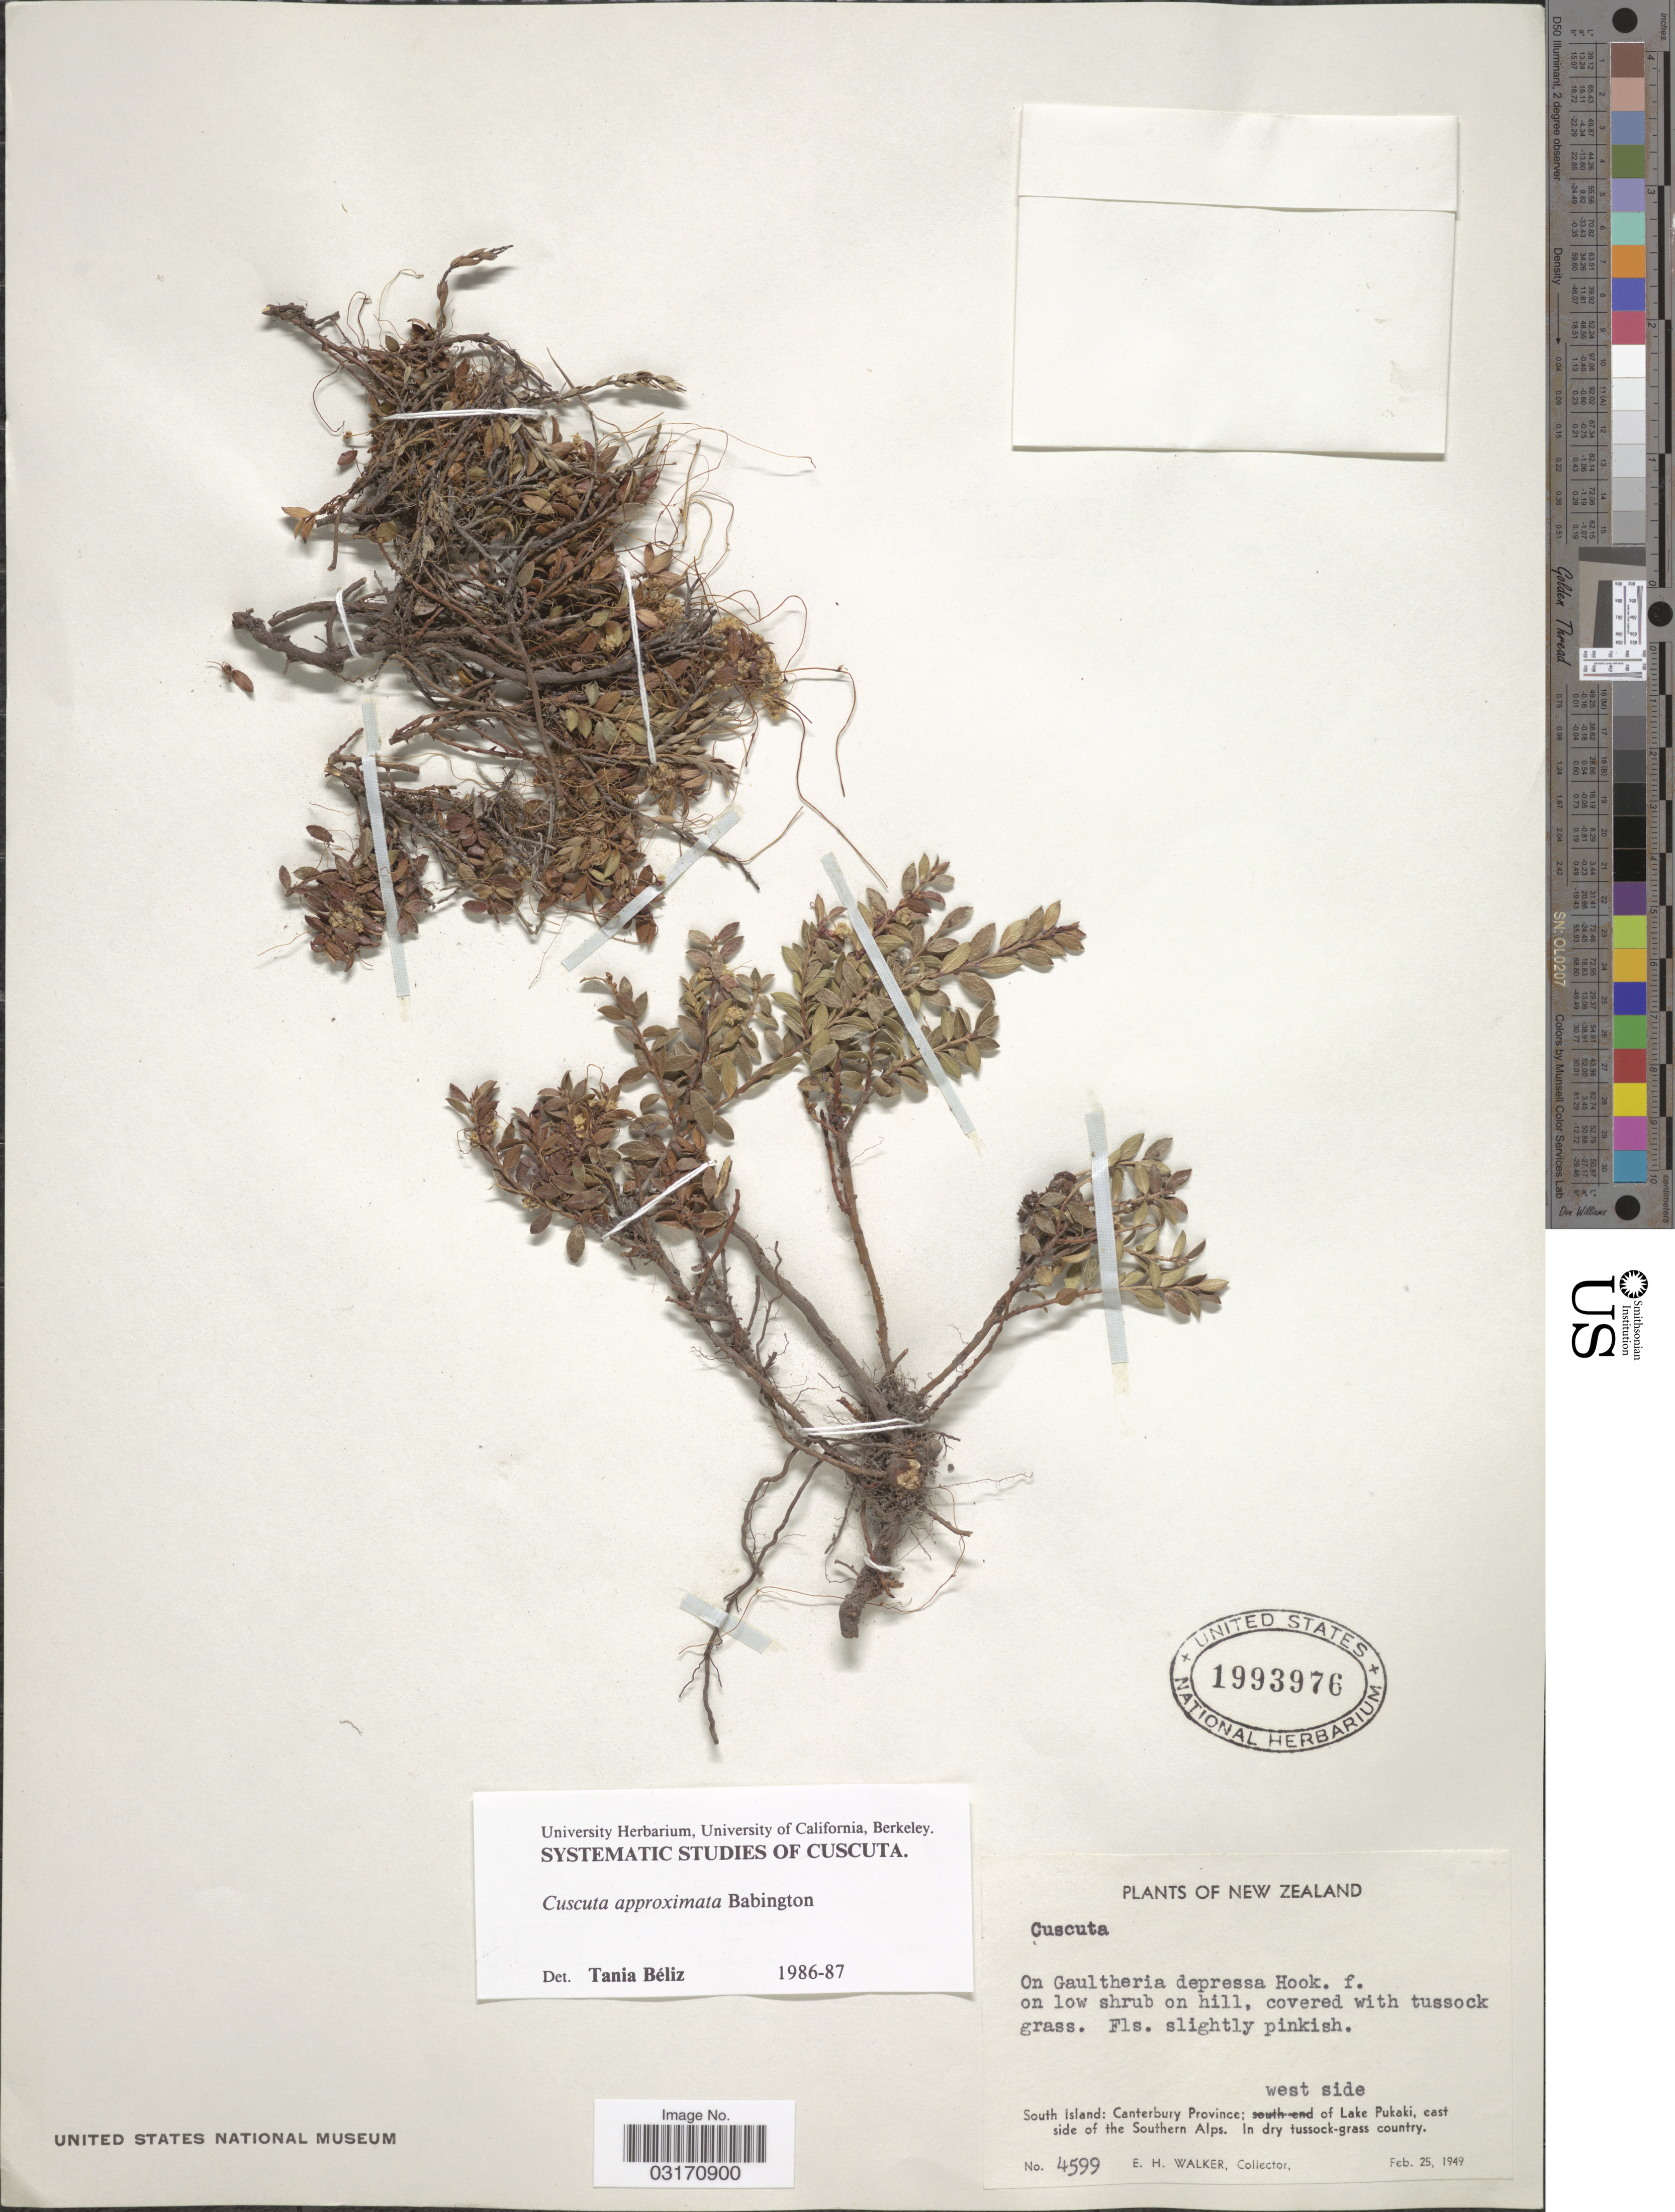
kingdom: Plantae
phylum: Tracheophyta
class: Magnoliopsida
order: Solanales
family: Convolvulaceae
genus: Cuscuta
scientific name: Cuscuta approximata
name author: Bab.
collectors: E. H. Walker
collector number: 4599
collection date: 1949-02-25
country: New Zealand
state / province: Canterbury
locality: South Island: Canterbury Province: west side of Lake Pukaki, east side of the Southern Alps.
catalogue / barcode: US 1993976